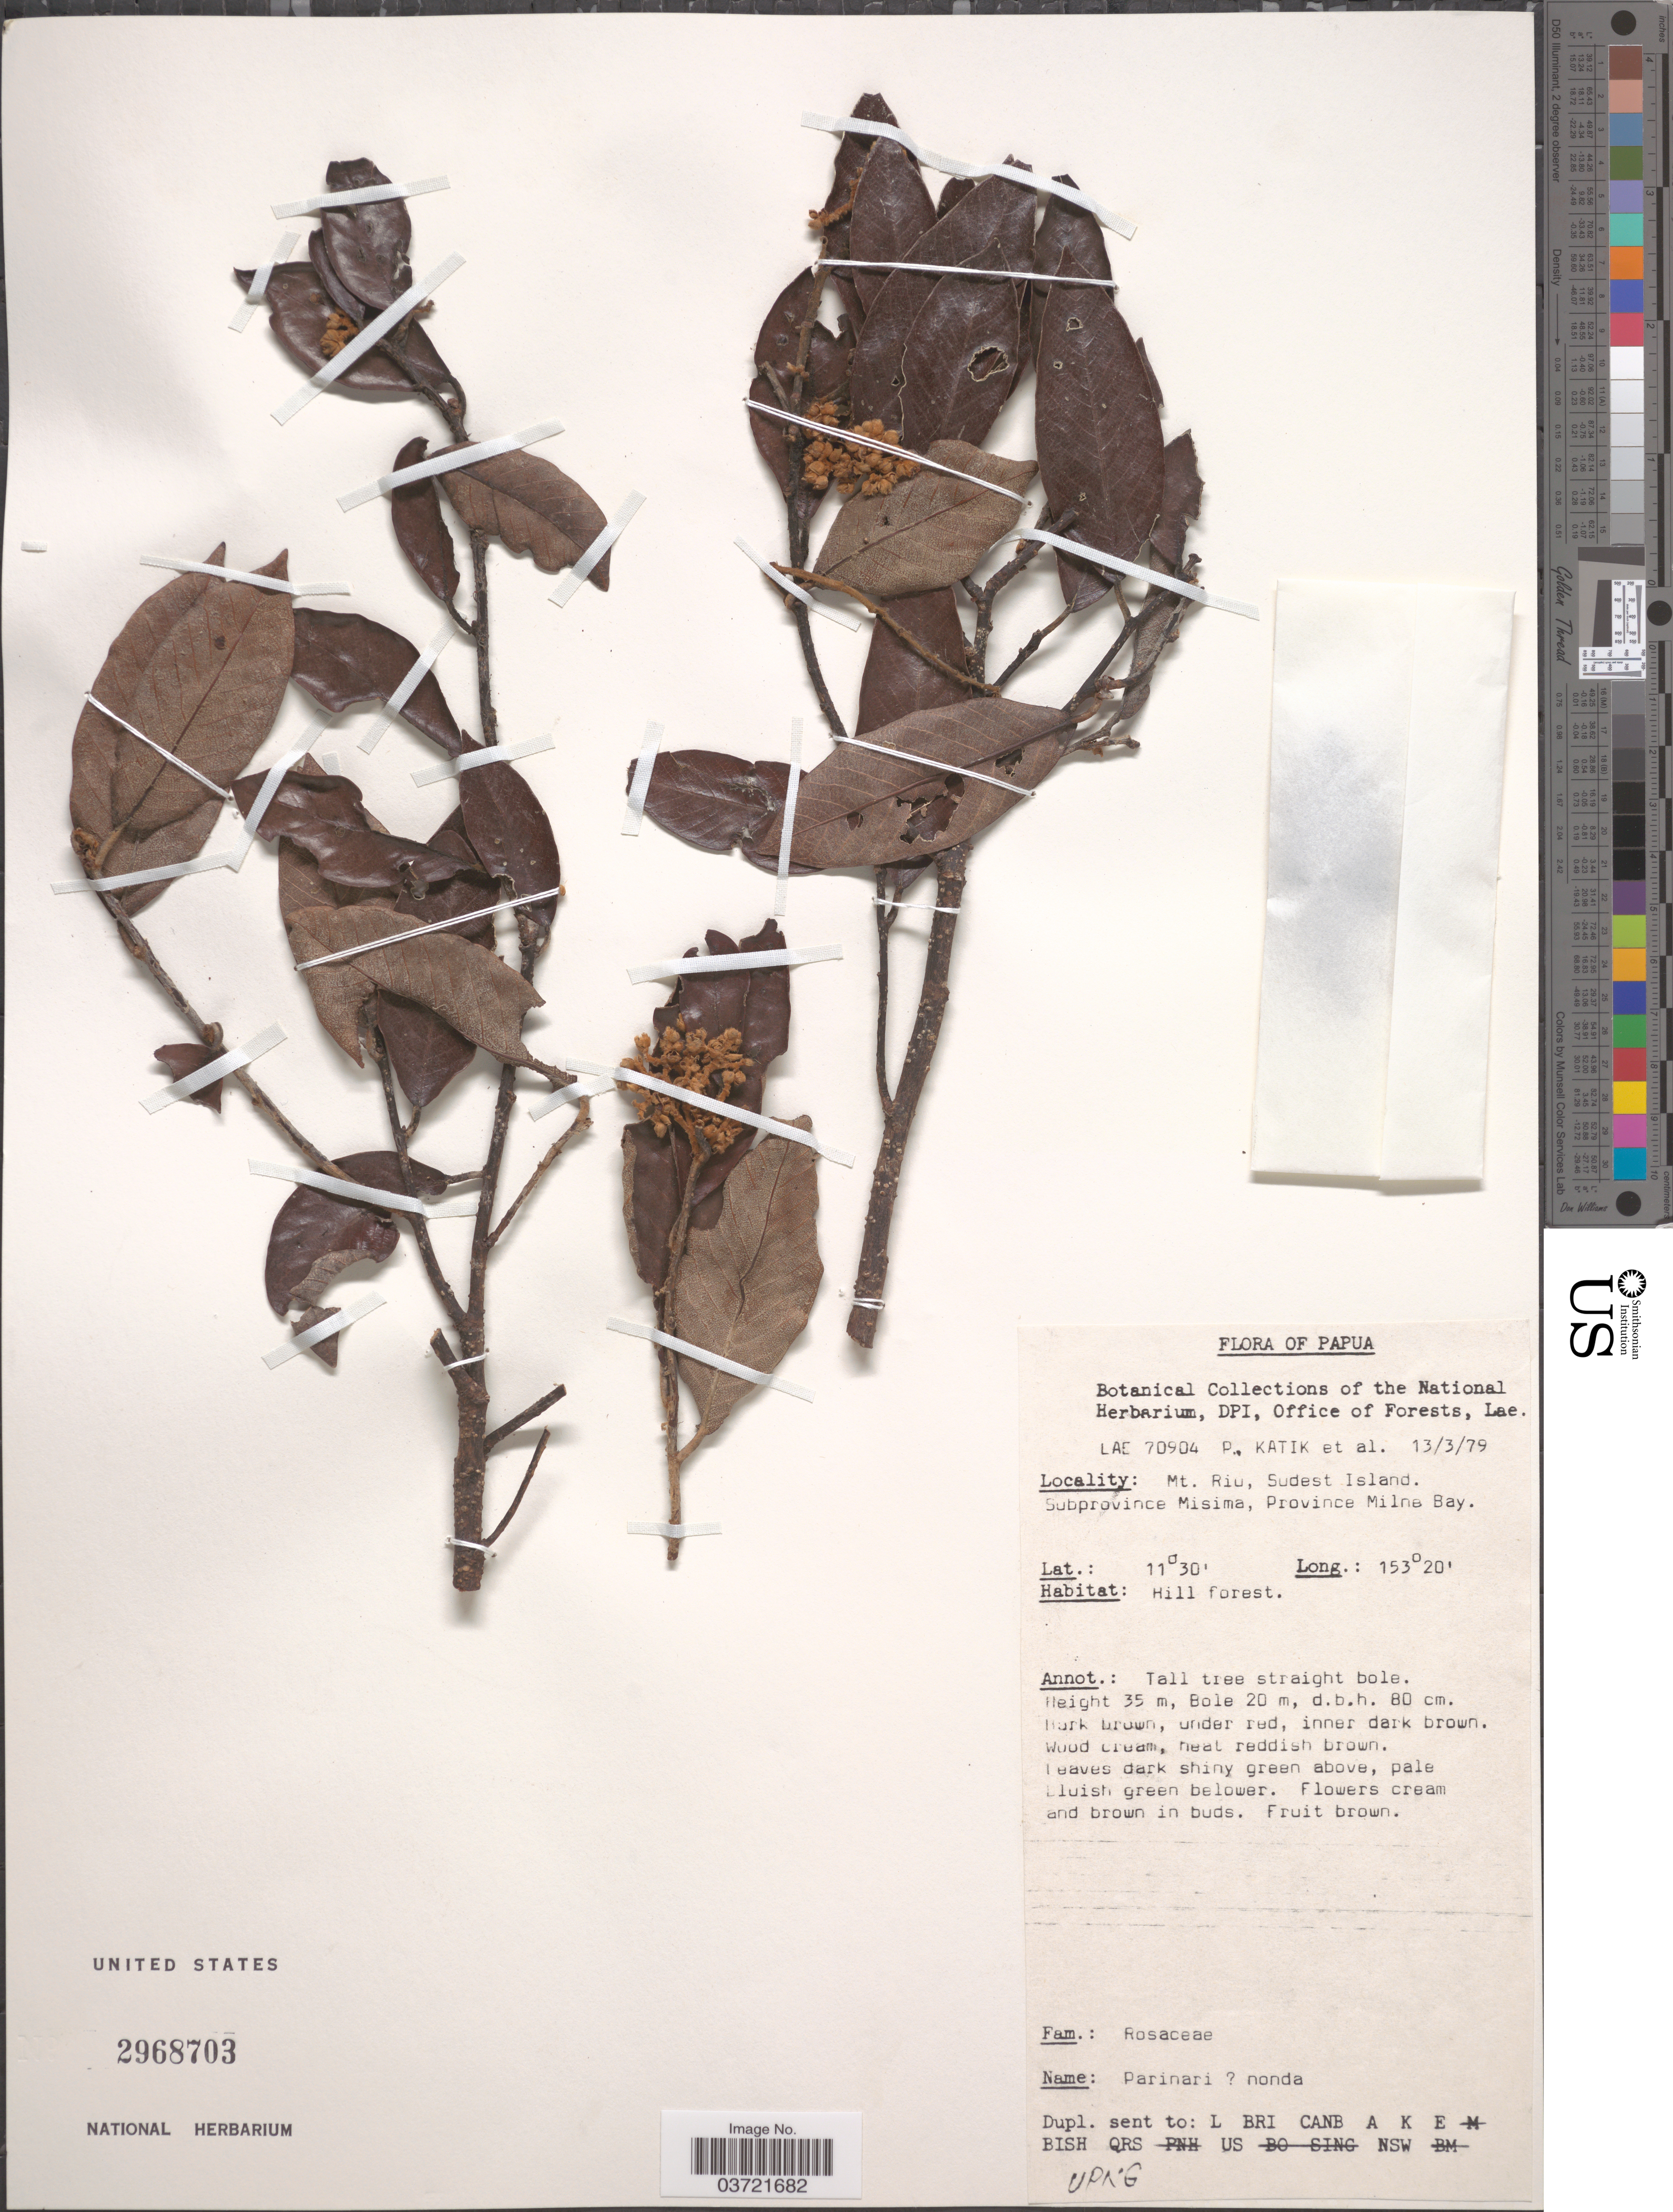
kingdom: Plantae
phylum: Tracheophyta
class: Magnoliopsida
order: Malpighiales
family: Chrysobalanaceae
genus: Parinari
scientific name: Parinari nonda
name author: F. Muell. ex Benth.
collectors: P. Katik & et al.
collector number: LAE 70904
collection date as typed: Transcribed d/m/y: 13/3/79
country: Papua New Guinea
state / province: Milne Bay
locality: Papua. Mt. Riu, Sudest Island. Subprovince Misima.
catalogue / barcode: US 2968703